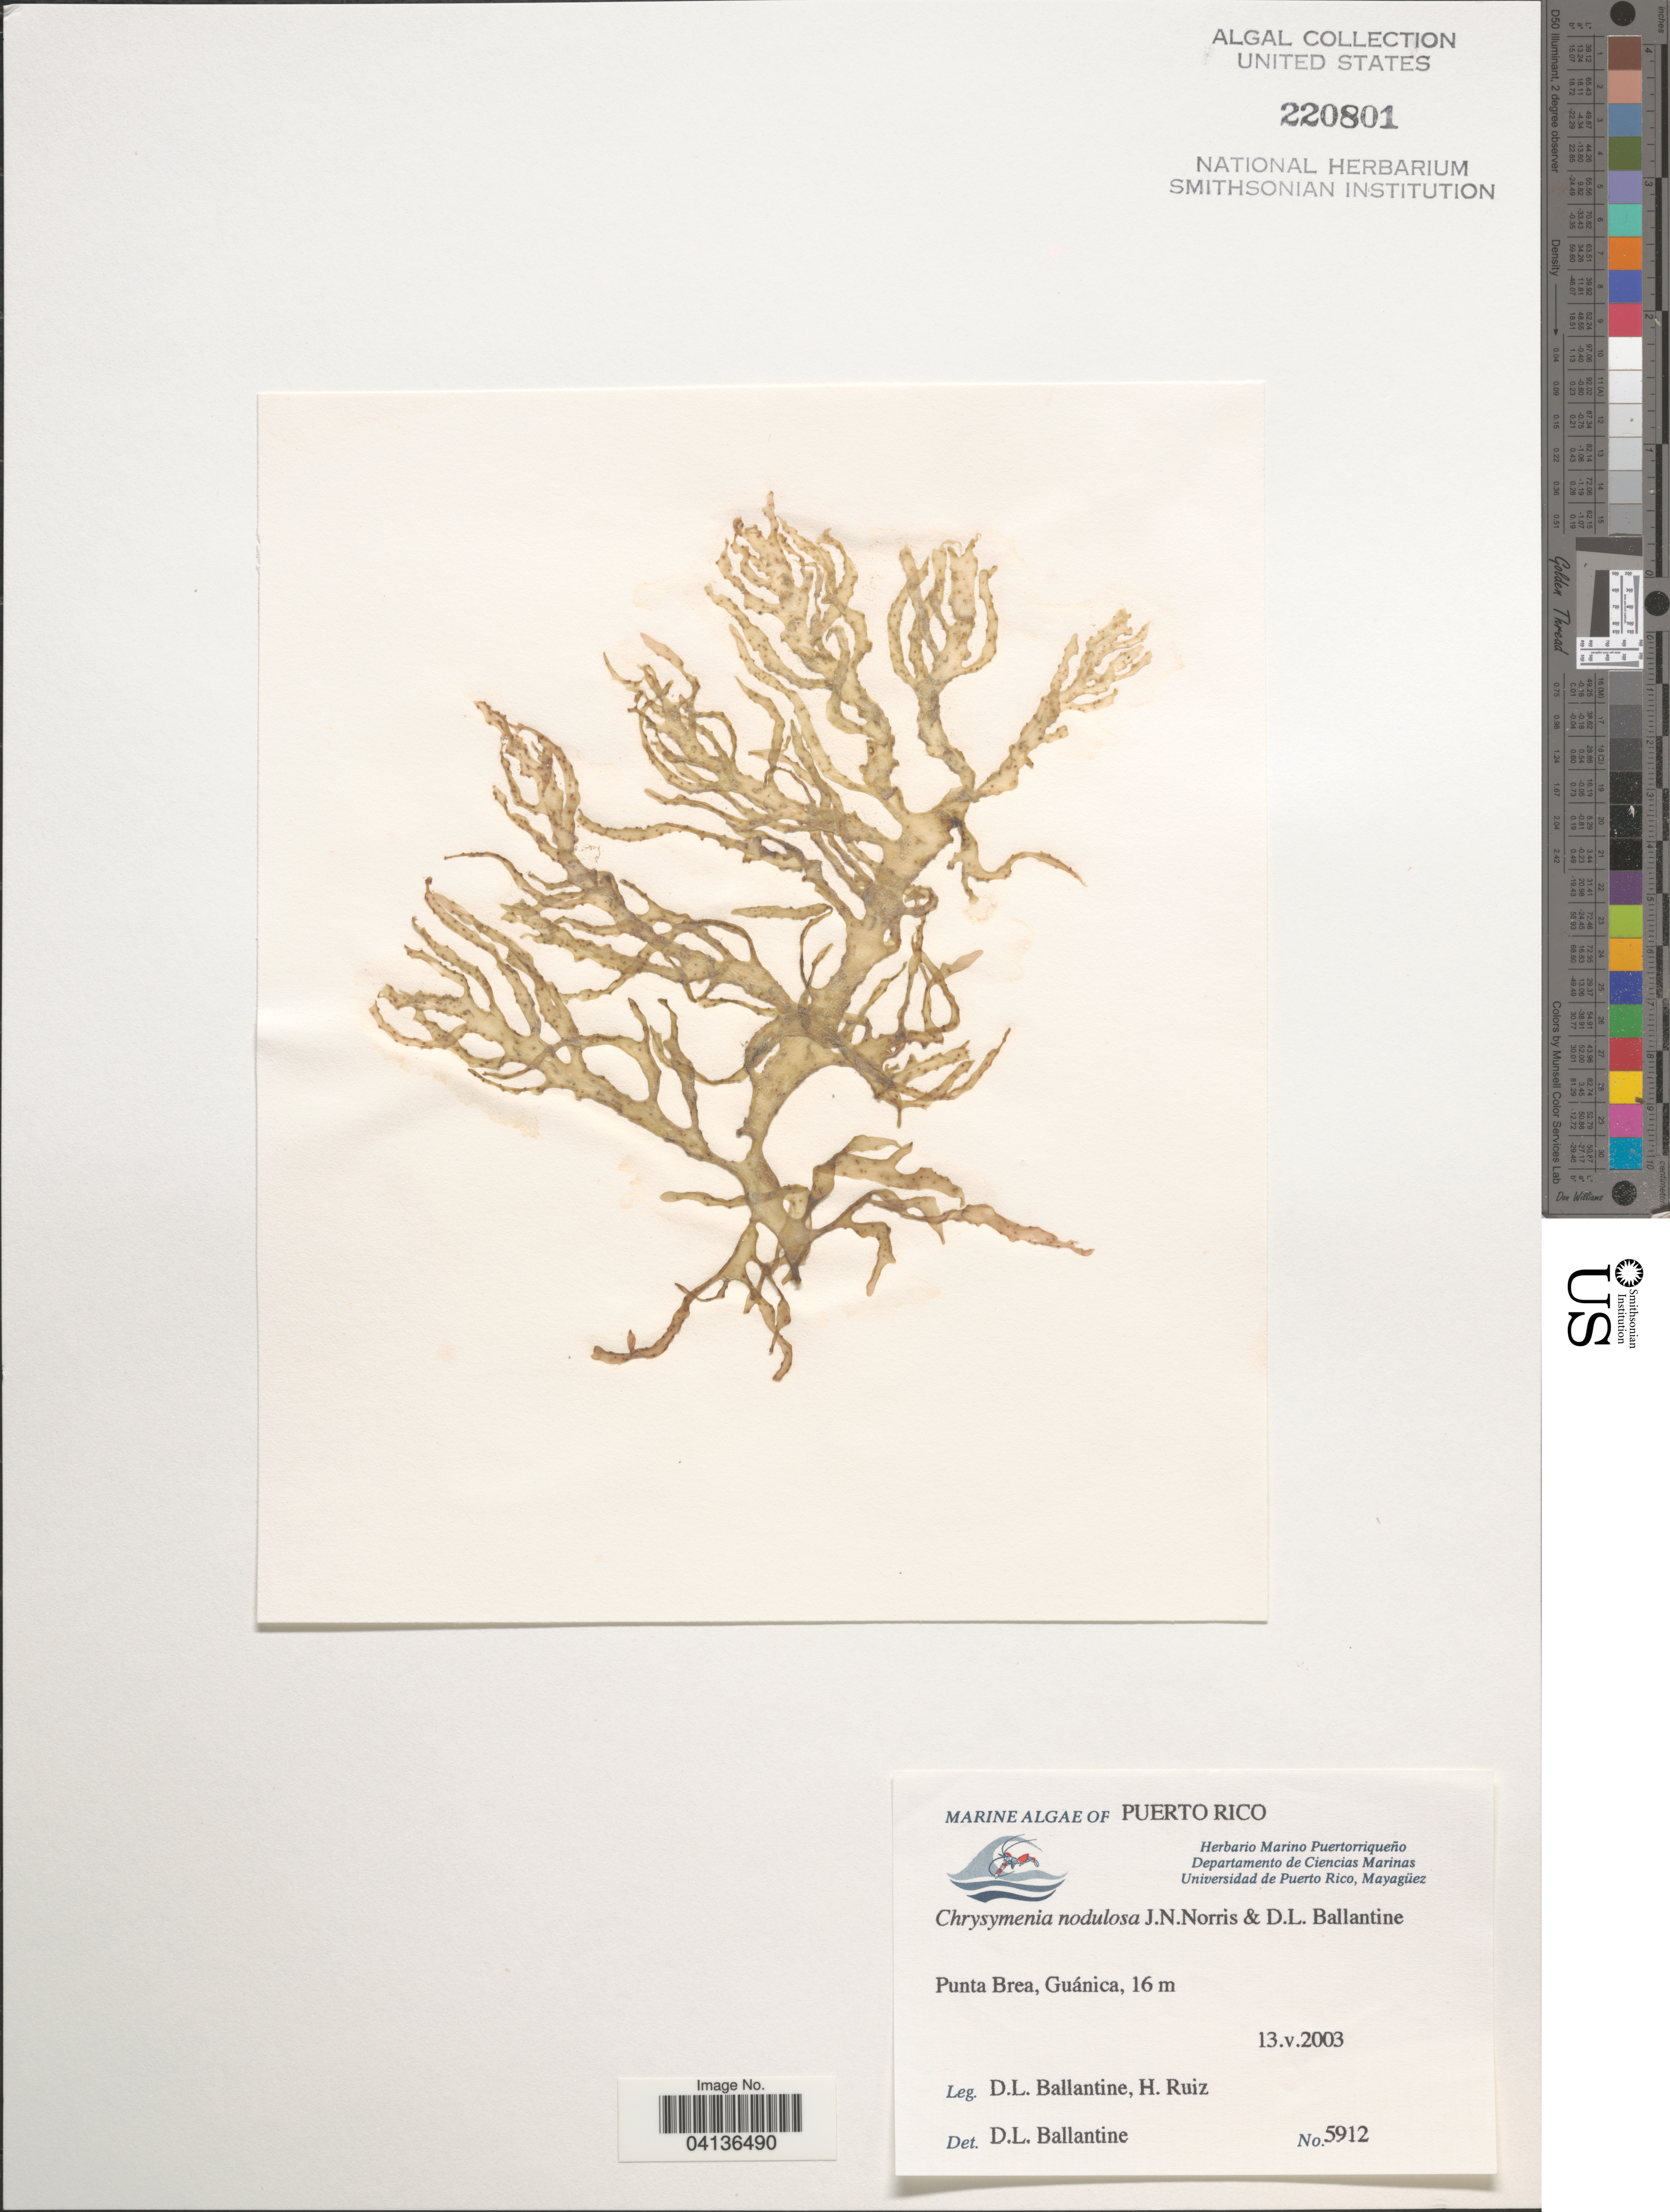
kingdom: Plantae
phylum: Rhodophyta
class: Florideophyceae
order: Rhodymeniales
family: Rhodymeniaceae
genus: Chrysymenia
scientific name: Chrysymenia nodulosa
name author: J.N. Norris & D.L. Ballant.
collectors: D.L. Ballantine & H. Ruiz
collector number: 5912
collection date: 2003-05-13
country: Puerto Rico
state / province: Guánica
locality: Punta Brea.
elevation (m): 16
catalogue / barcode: US 220801